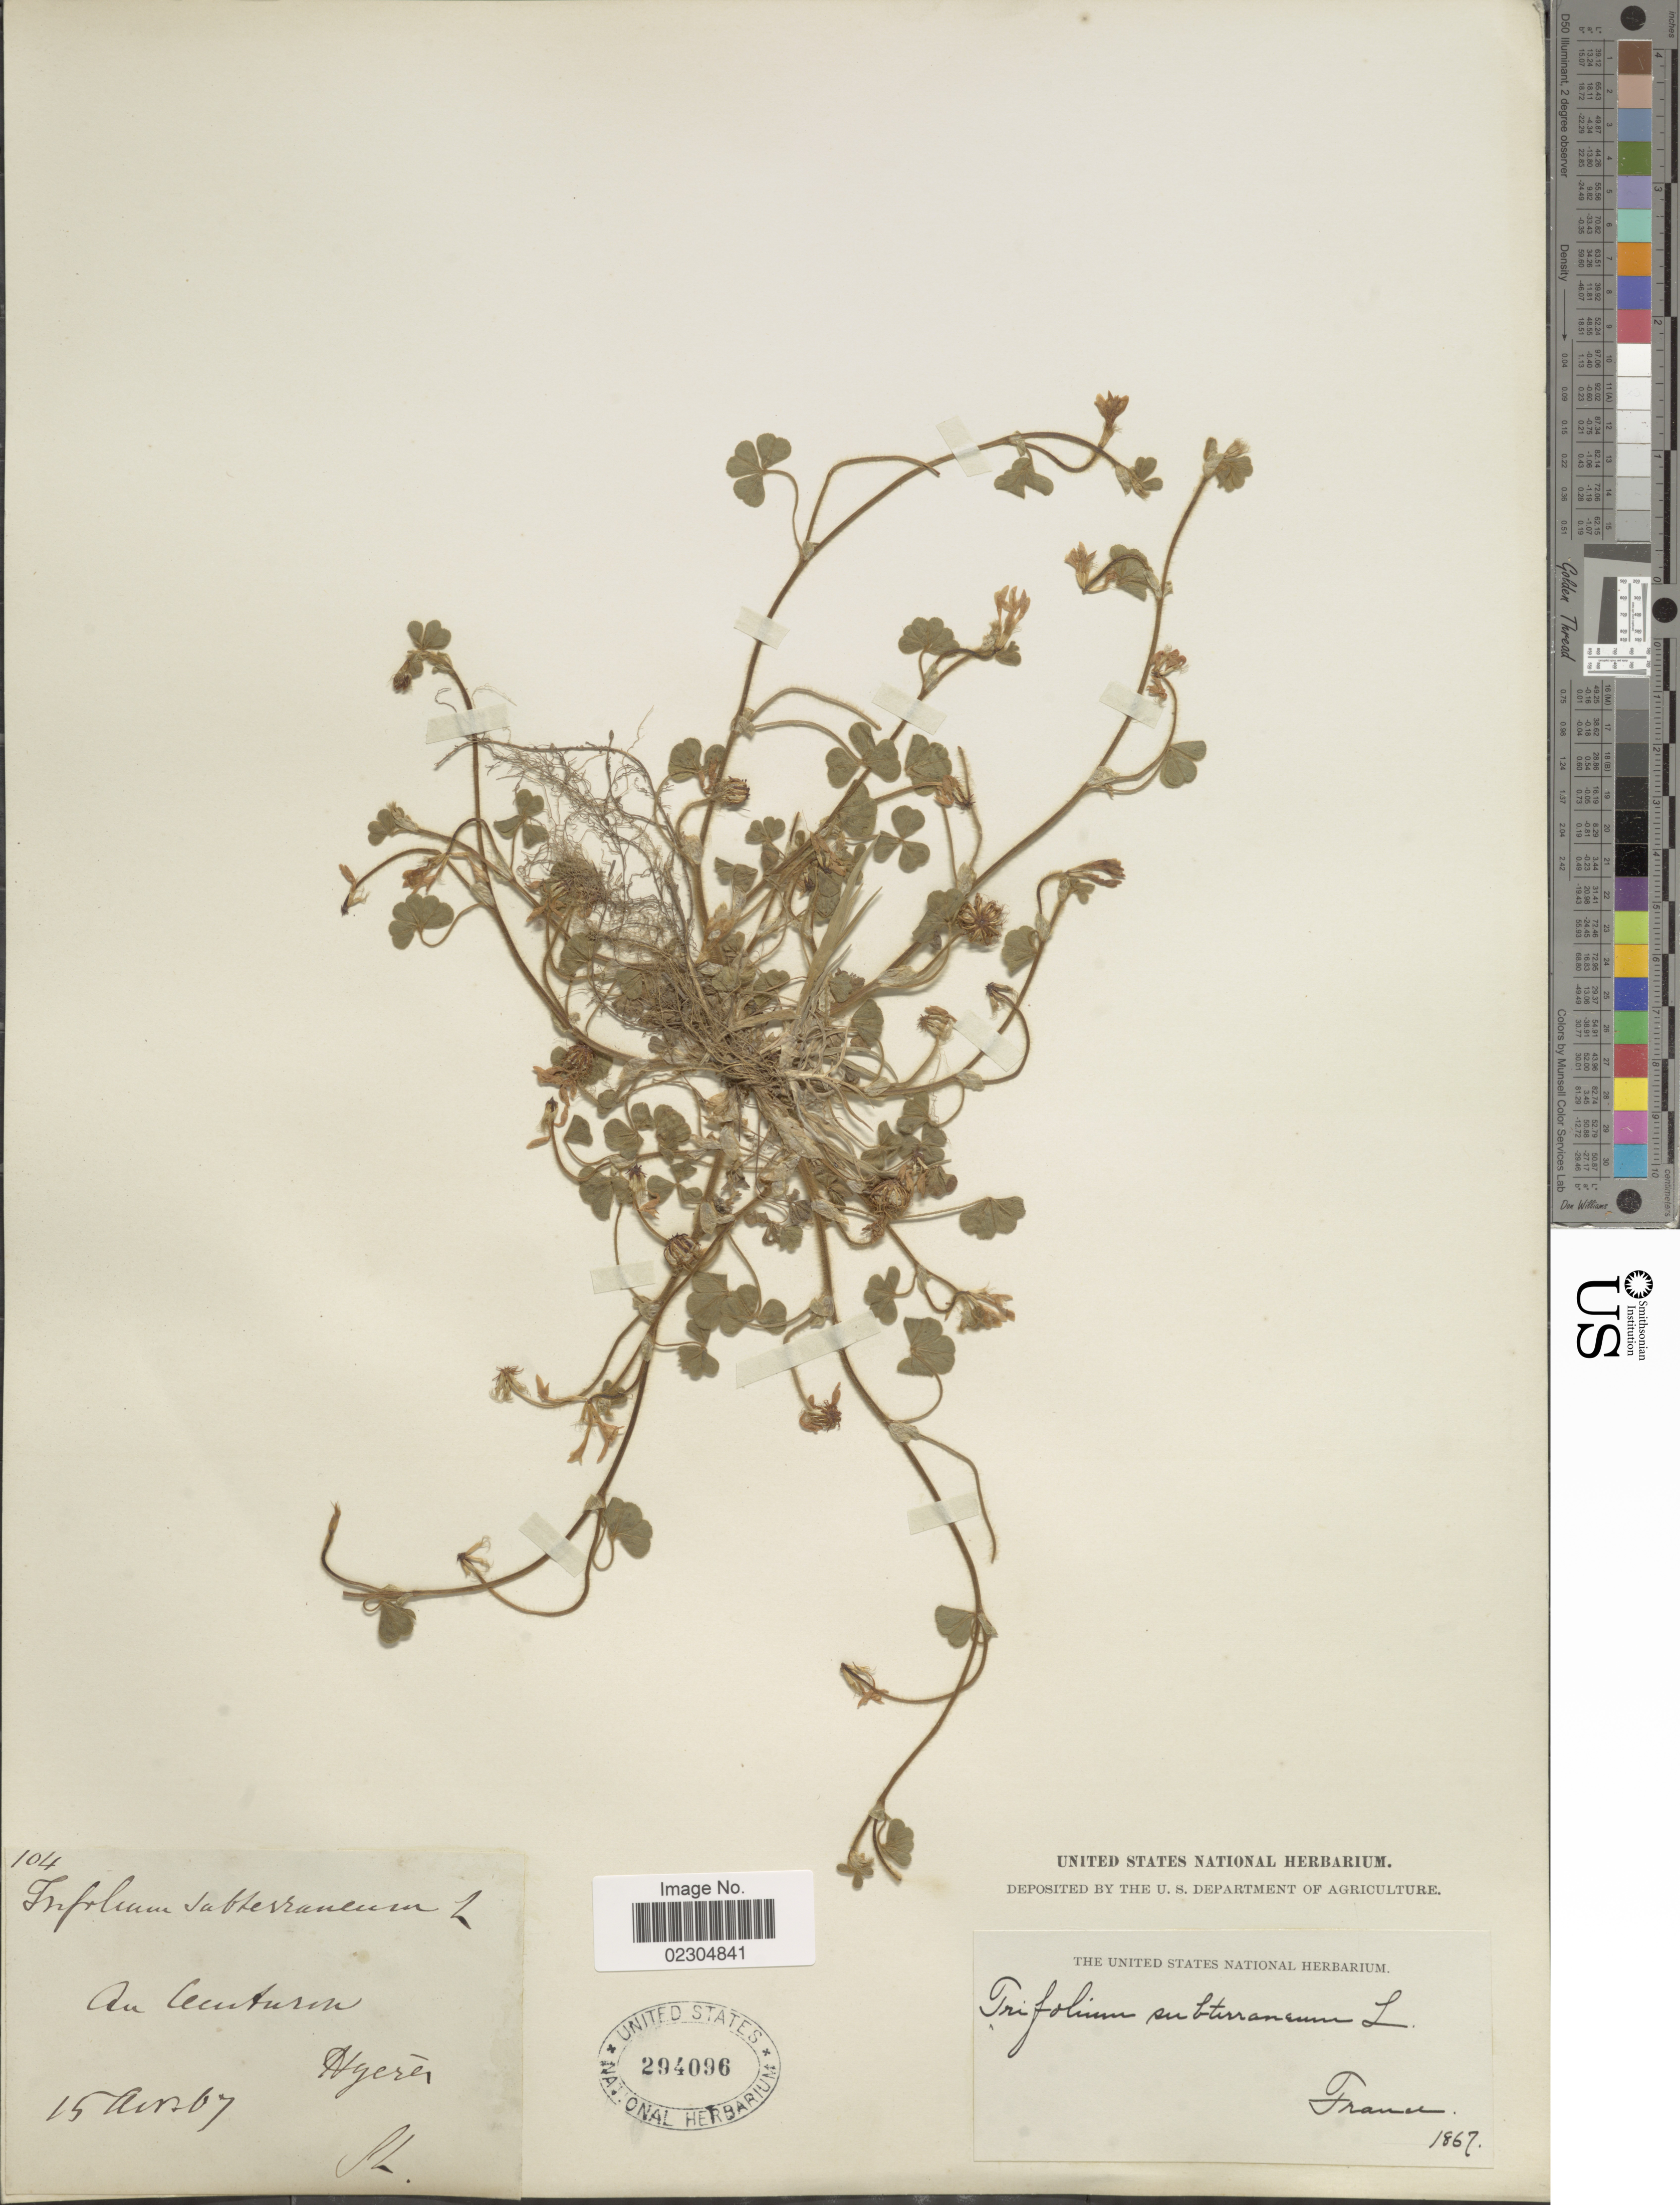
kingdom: Plantae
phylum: Tracheophyta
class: Magnoliopsida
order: Fabales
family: Fabaceae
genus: Trifolium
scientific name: Trifolium subterraneum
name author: L.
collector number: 104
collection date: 1867-08-15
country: France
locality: Hyeres [interpreted]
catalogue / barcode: US 294096